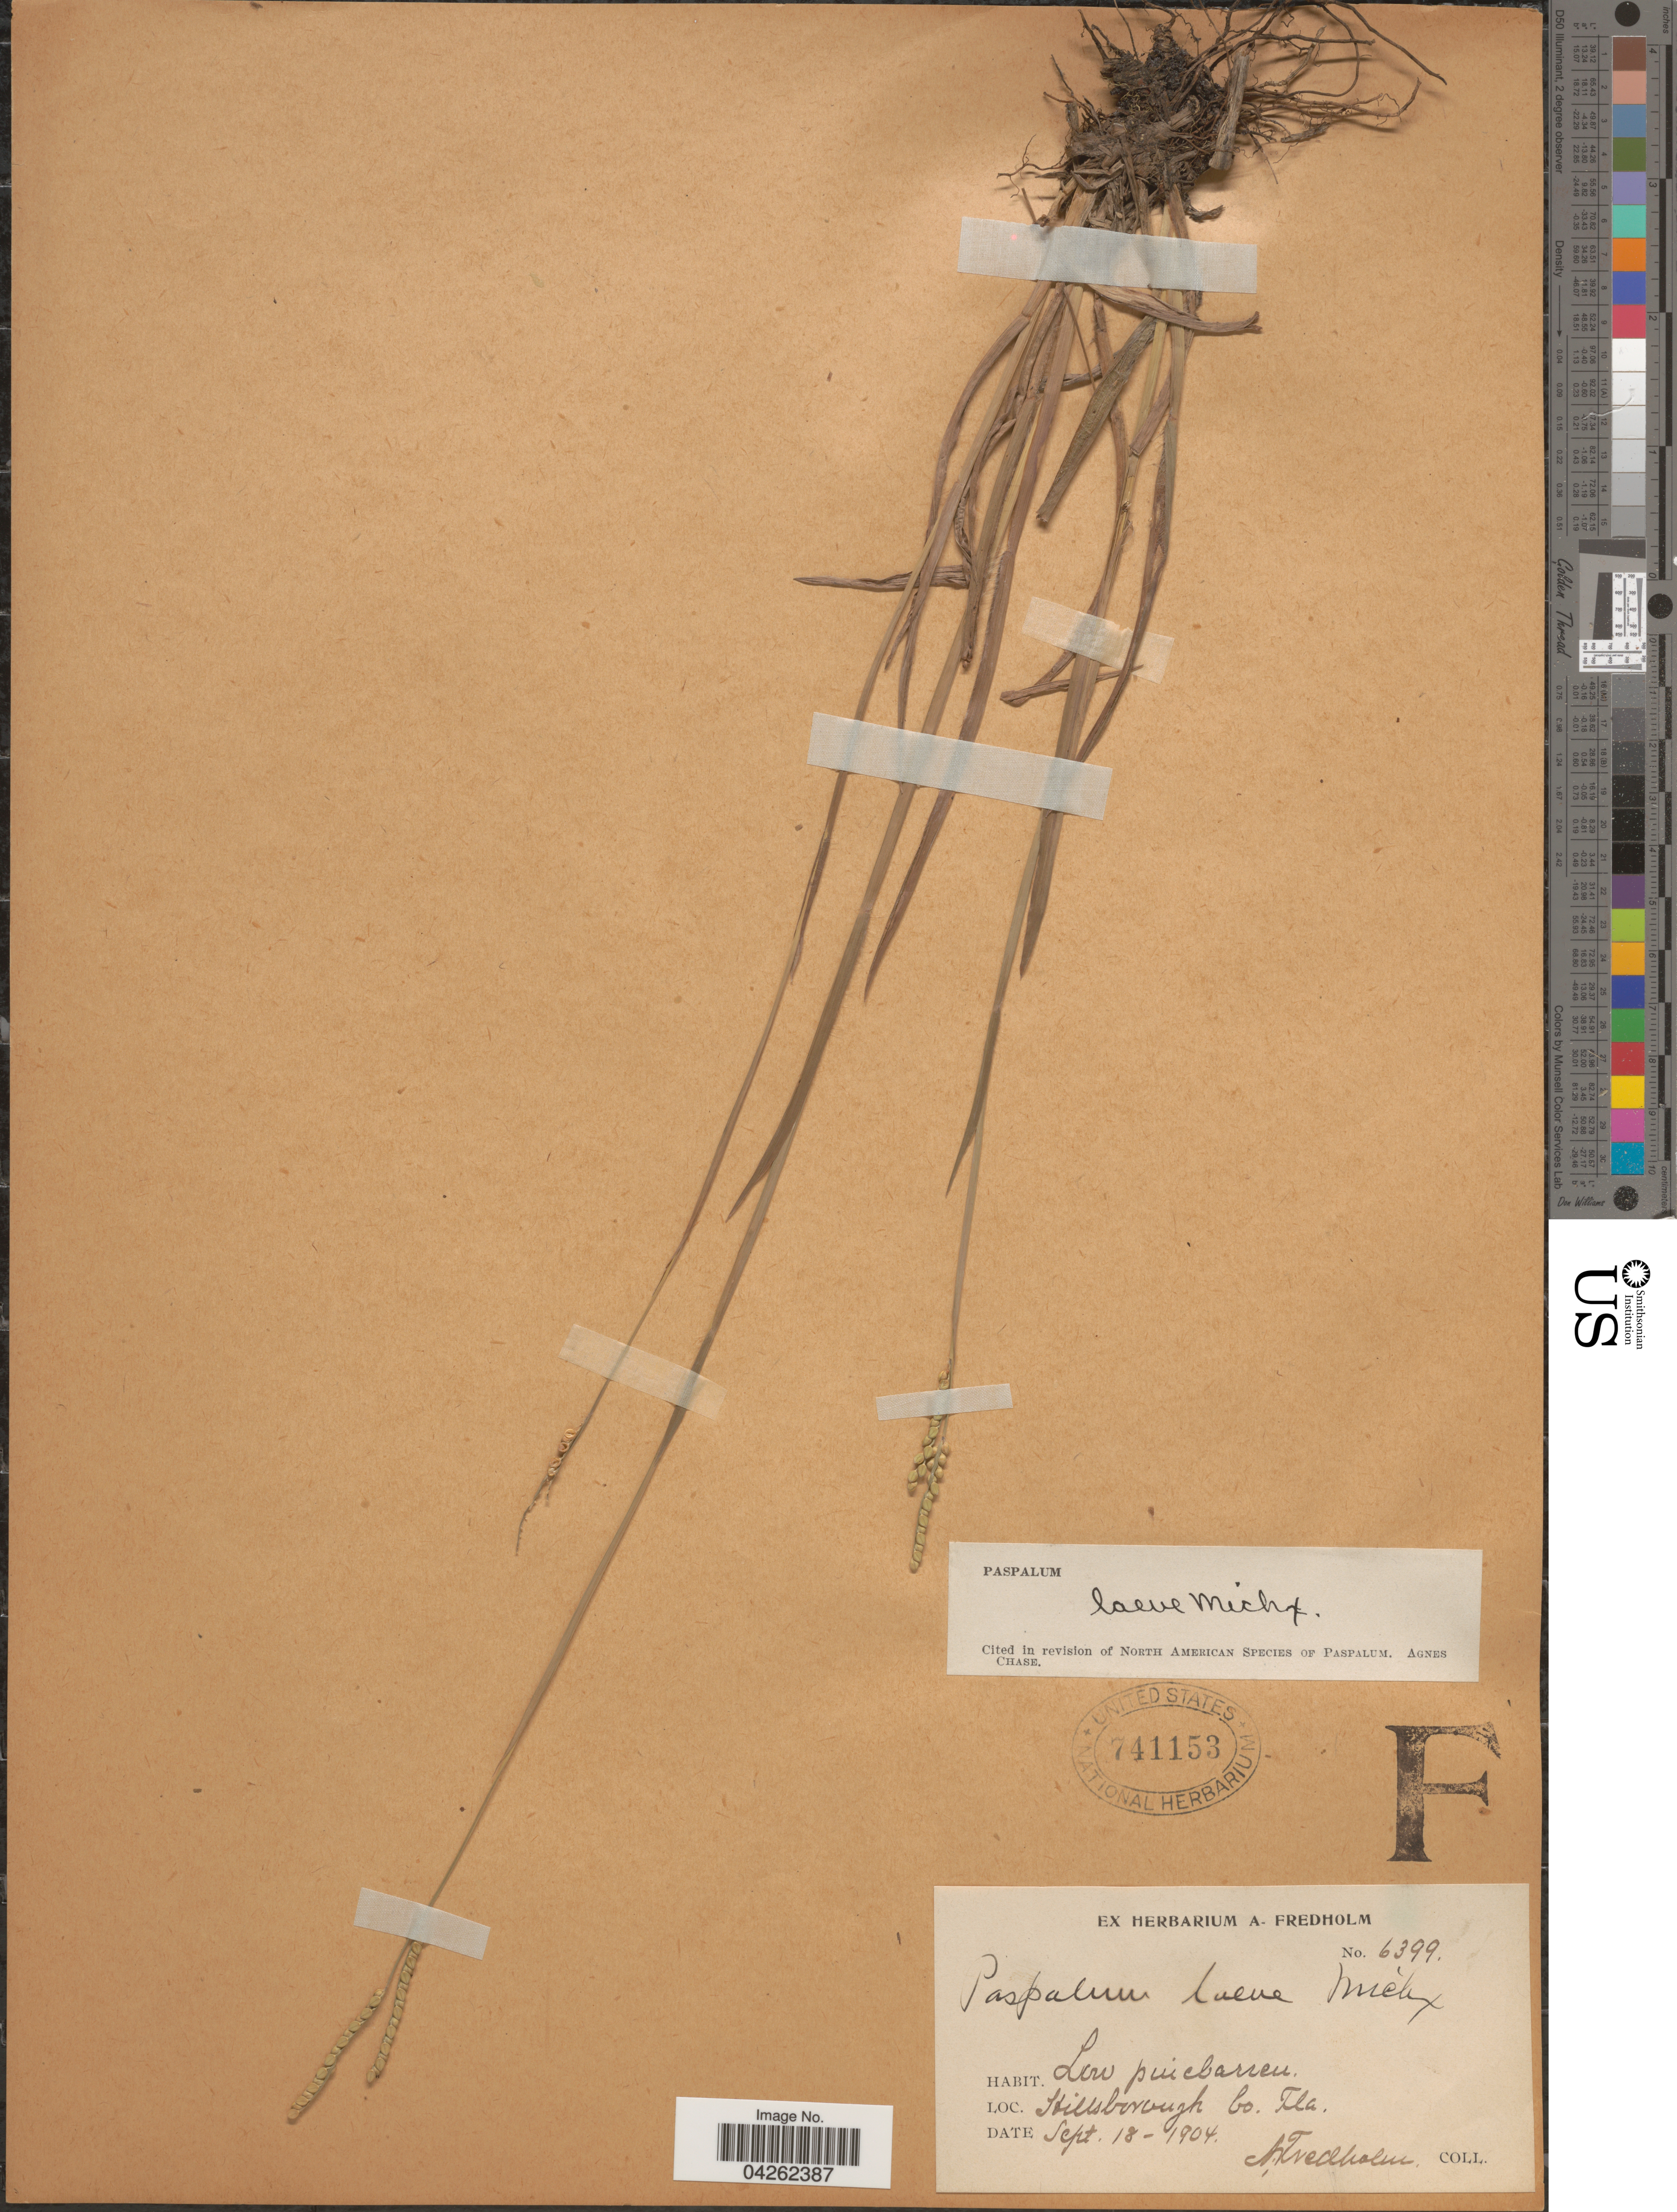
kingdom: Plantae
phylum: Tracheophyta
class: Liliopsida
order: Poales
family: Poaceae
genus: Paspalum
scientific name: Paspalum laeve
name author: Michx.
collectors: A. Fredholm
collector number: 6399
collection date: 1904-09-18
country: United States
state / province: Florida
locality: Low pinebarren, Hillsborough Co.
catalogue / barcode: US 741153